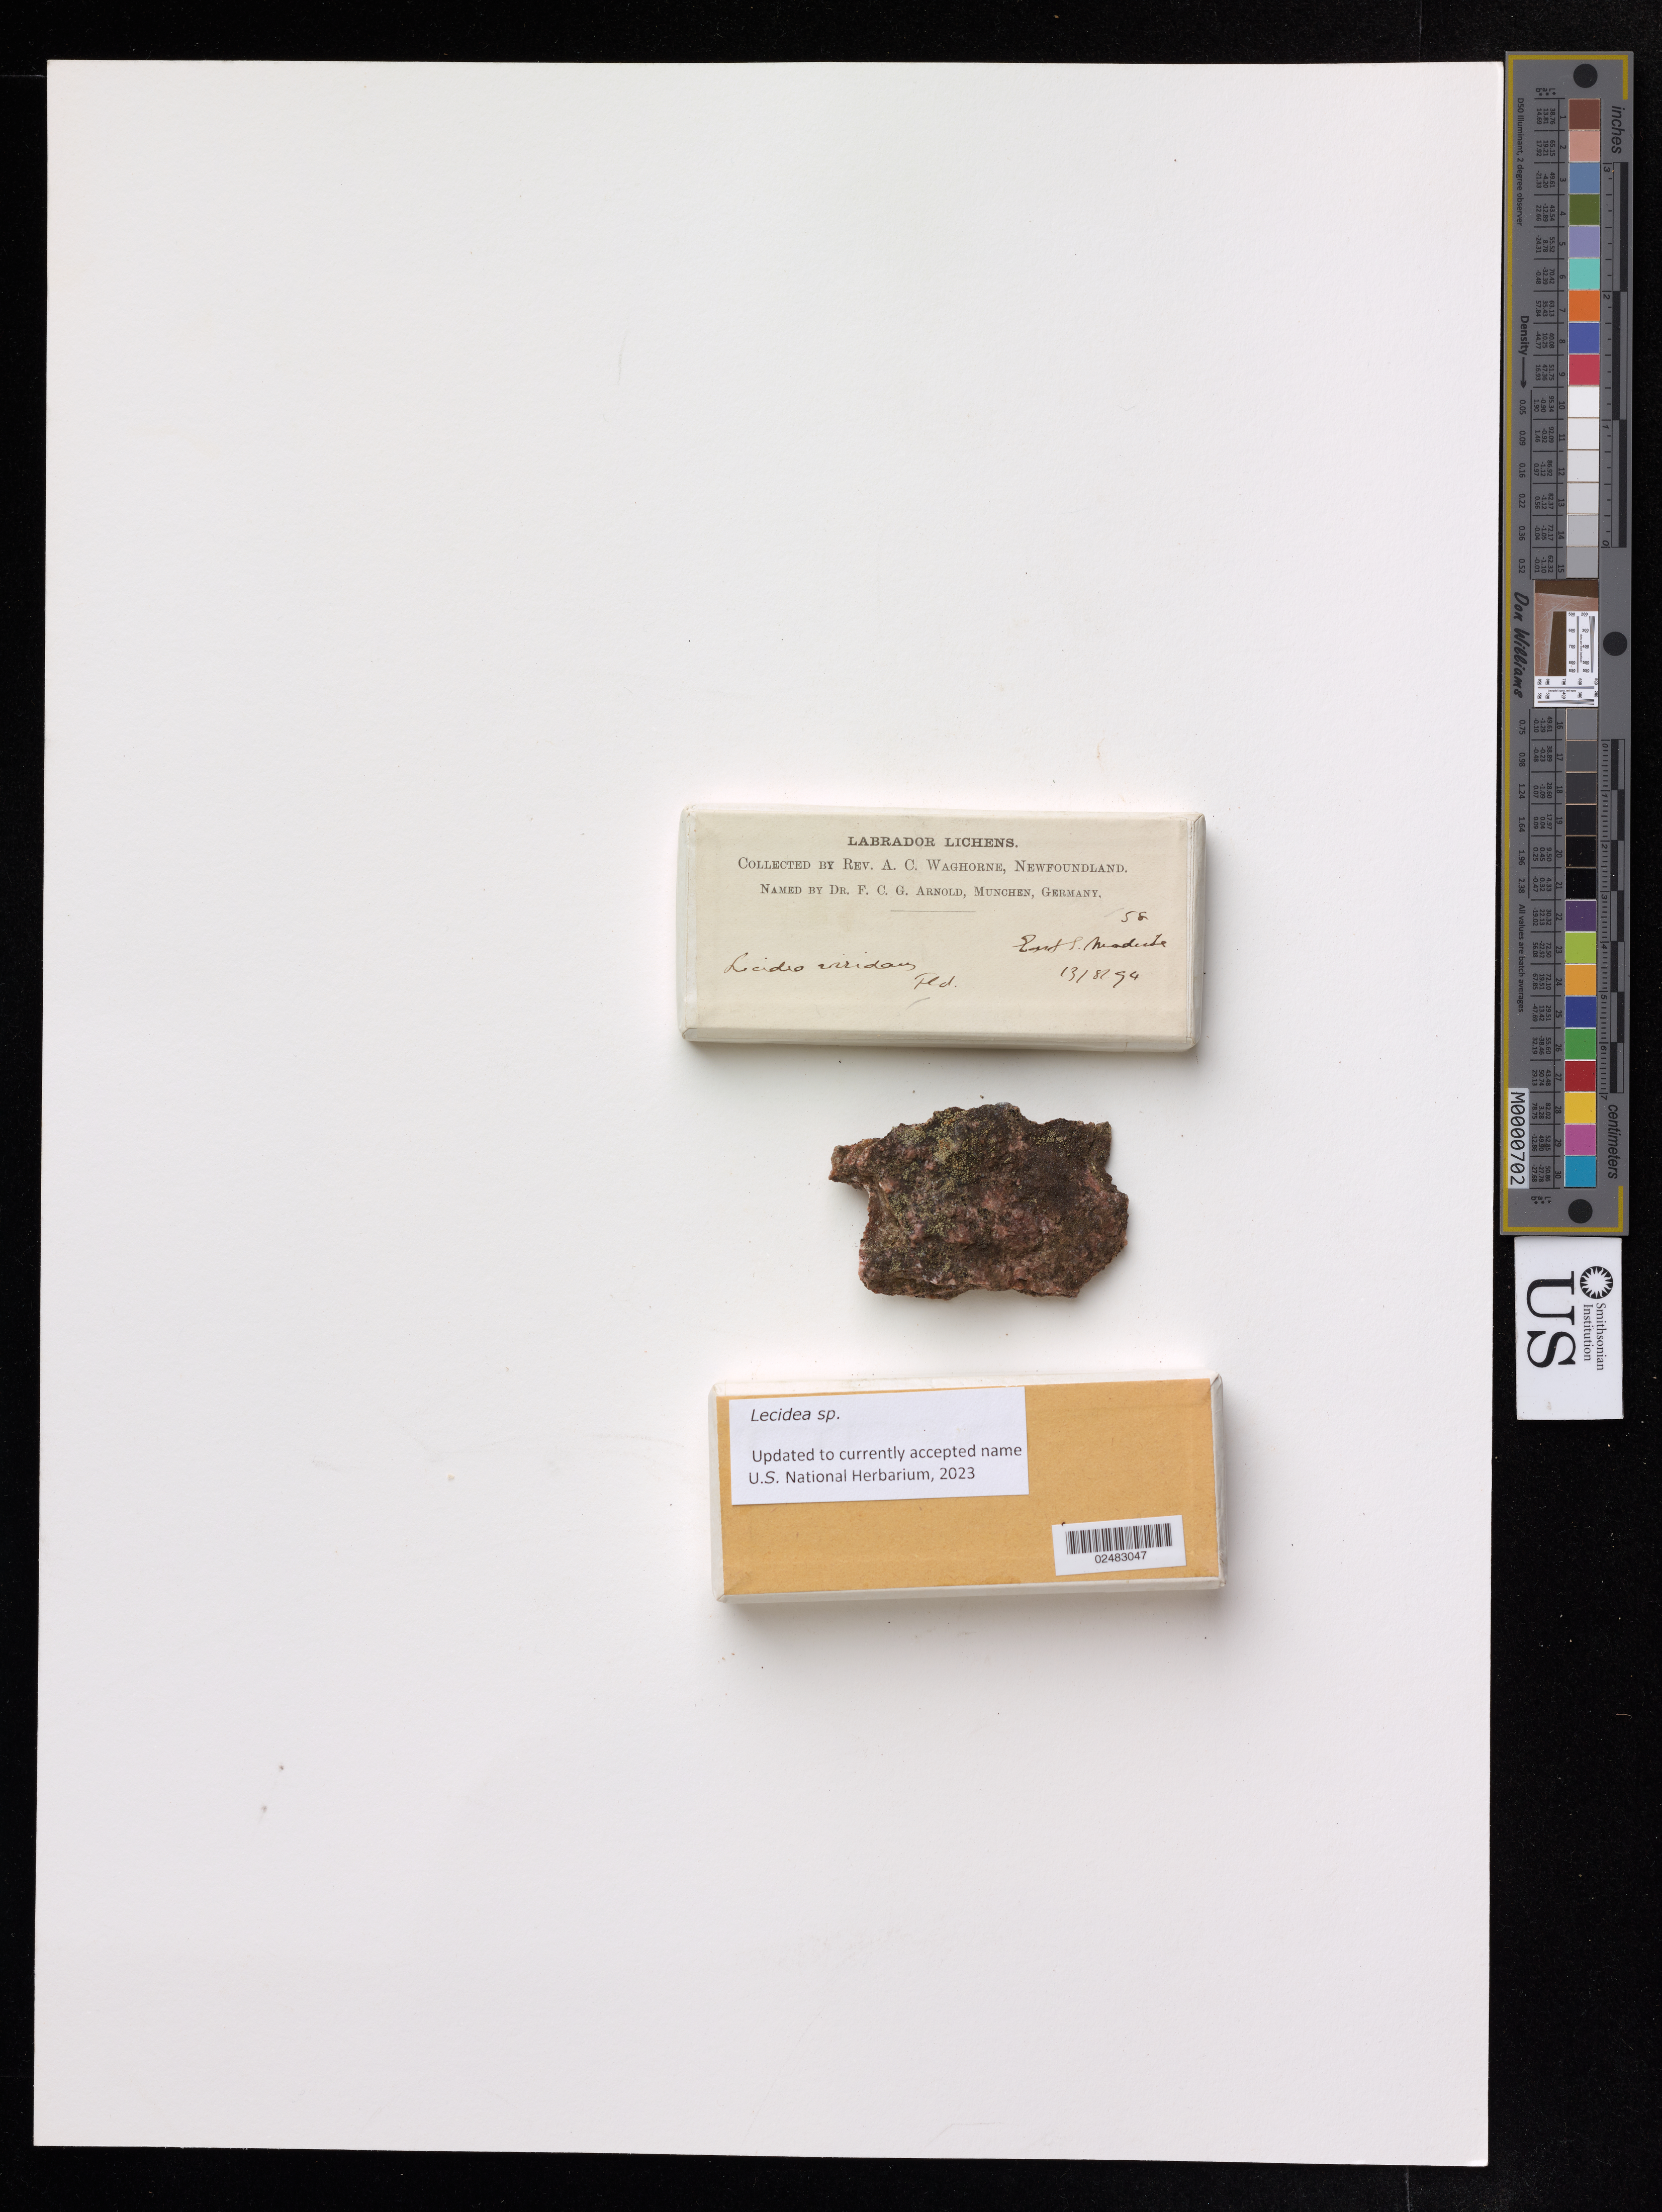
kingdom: Fungi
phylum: Ascomycota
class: Lecanoromycetes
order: Lecideales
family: Lecideaceae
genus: Lecidea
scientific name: Lecidea sp.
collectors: A. Waghorne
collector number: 158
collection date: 1894-03-03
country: Canada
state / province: Newfoundland and Labrador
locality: East S. Modeste